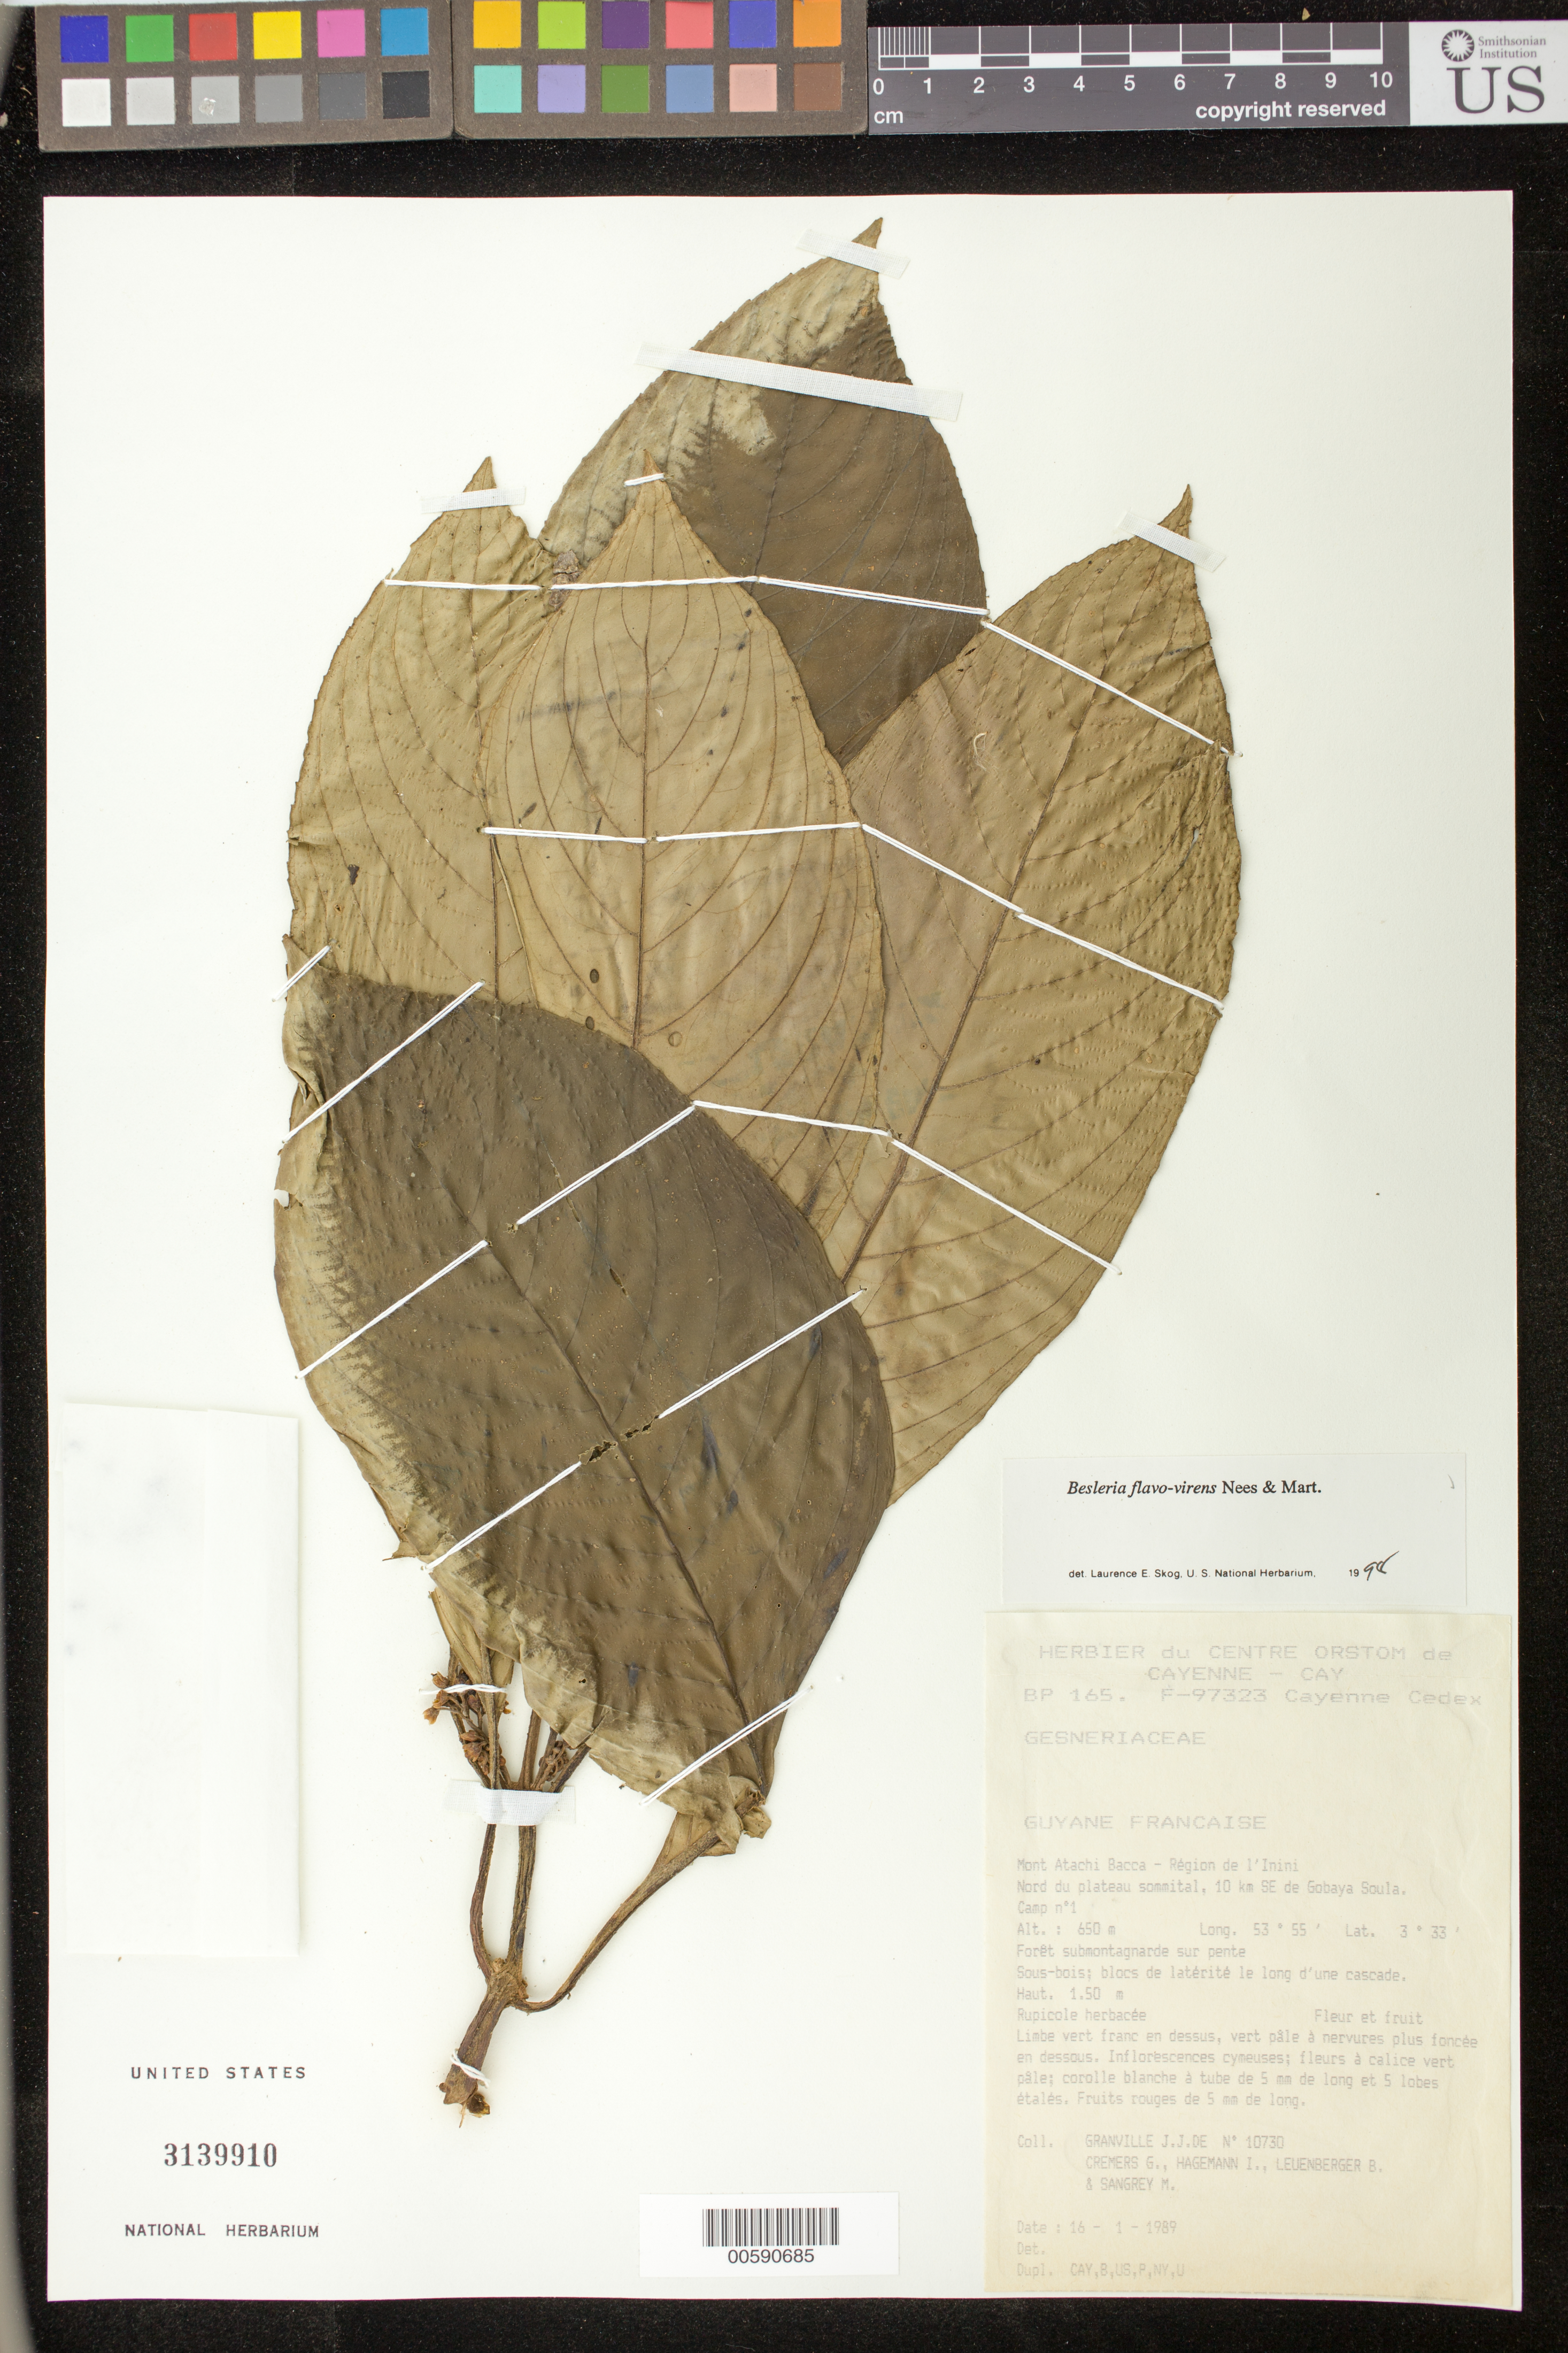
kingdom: Plantae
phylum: Tracheophyta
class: Magnoliopsida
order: Lamiales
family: Gesneriaceae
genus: Besleria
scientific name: Besleria flavo-virens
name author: Nees & Mart.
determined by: Skog, Laurence E.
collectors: J.-J. de Granville, G. Cremers, I. Hagemann, B. Leuenberger & M. Sangrey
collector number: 10730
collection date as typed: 16 Jan 1989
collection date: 1989-01-16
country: French Guiana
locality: Mont Atachi Bacca, région de l'Inini. Nord du plateau sommital, 10 km SE de Gobaya Soula. Camp no. 1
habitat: Forêt submontagnarde sur pente. Sous-bois; blocs de latérité le long d'une cascade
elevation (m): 650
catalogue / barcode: US 3139910